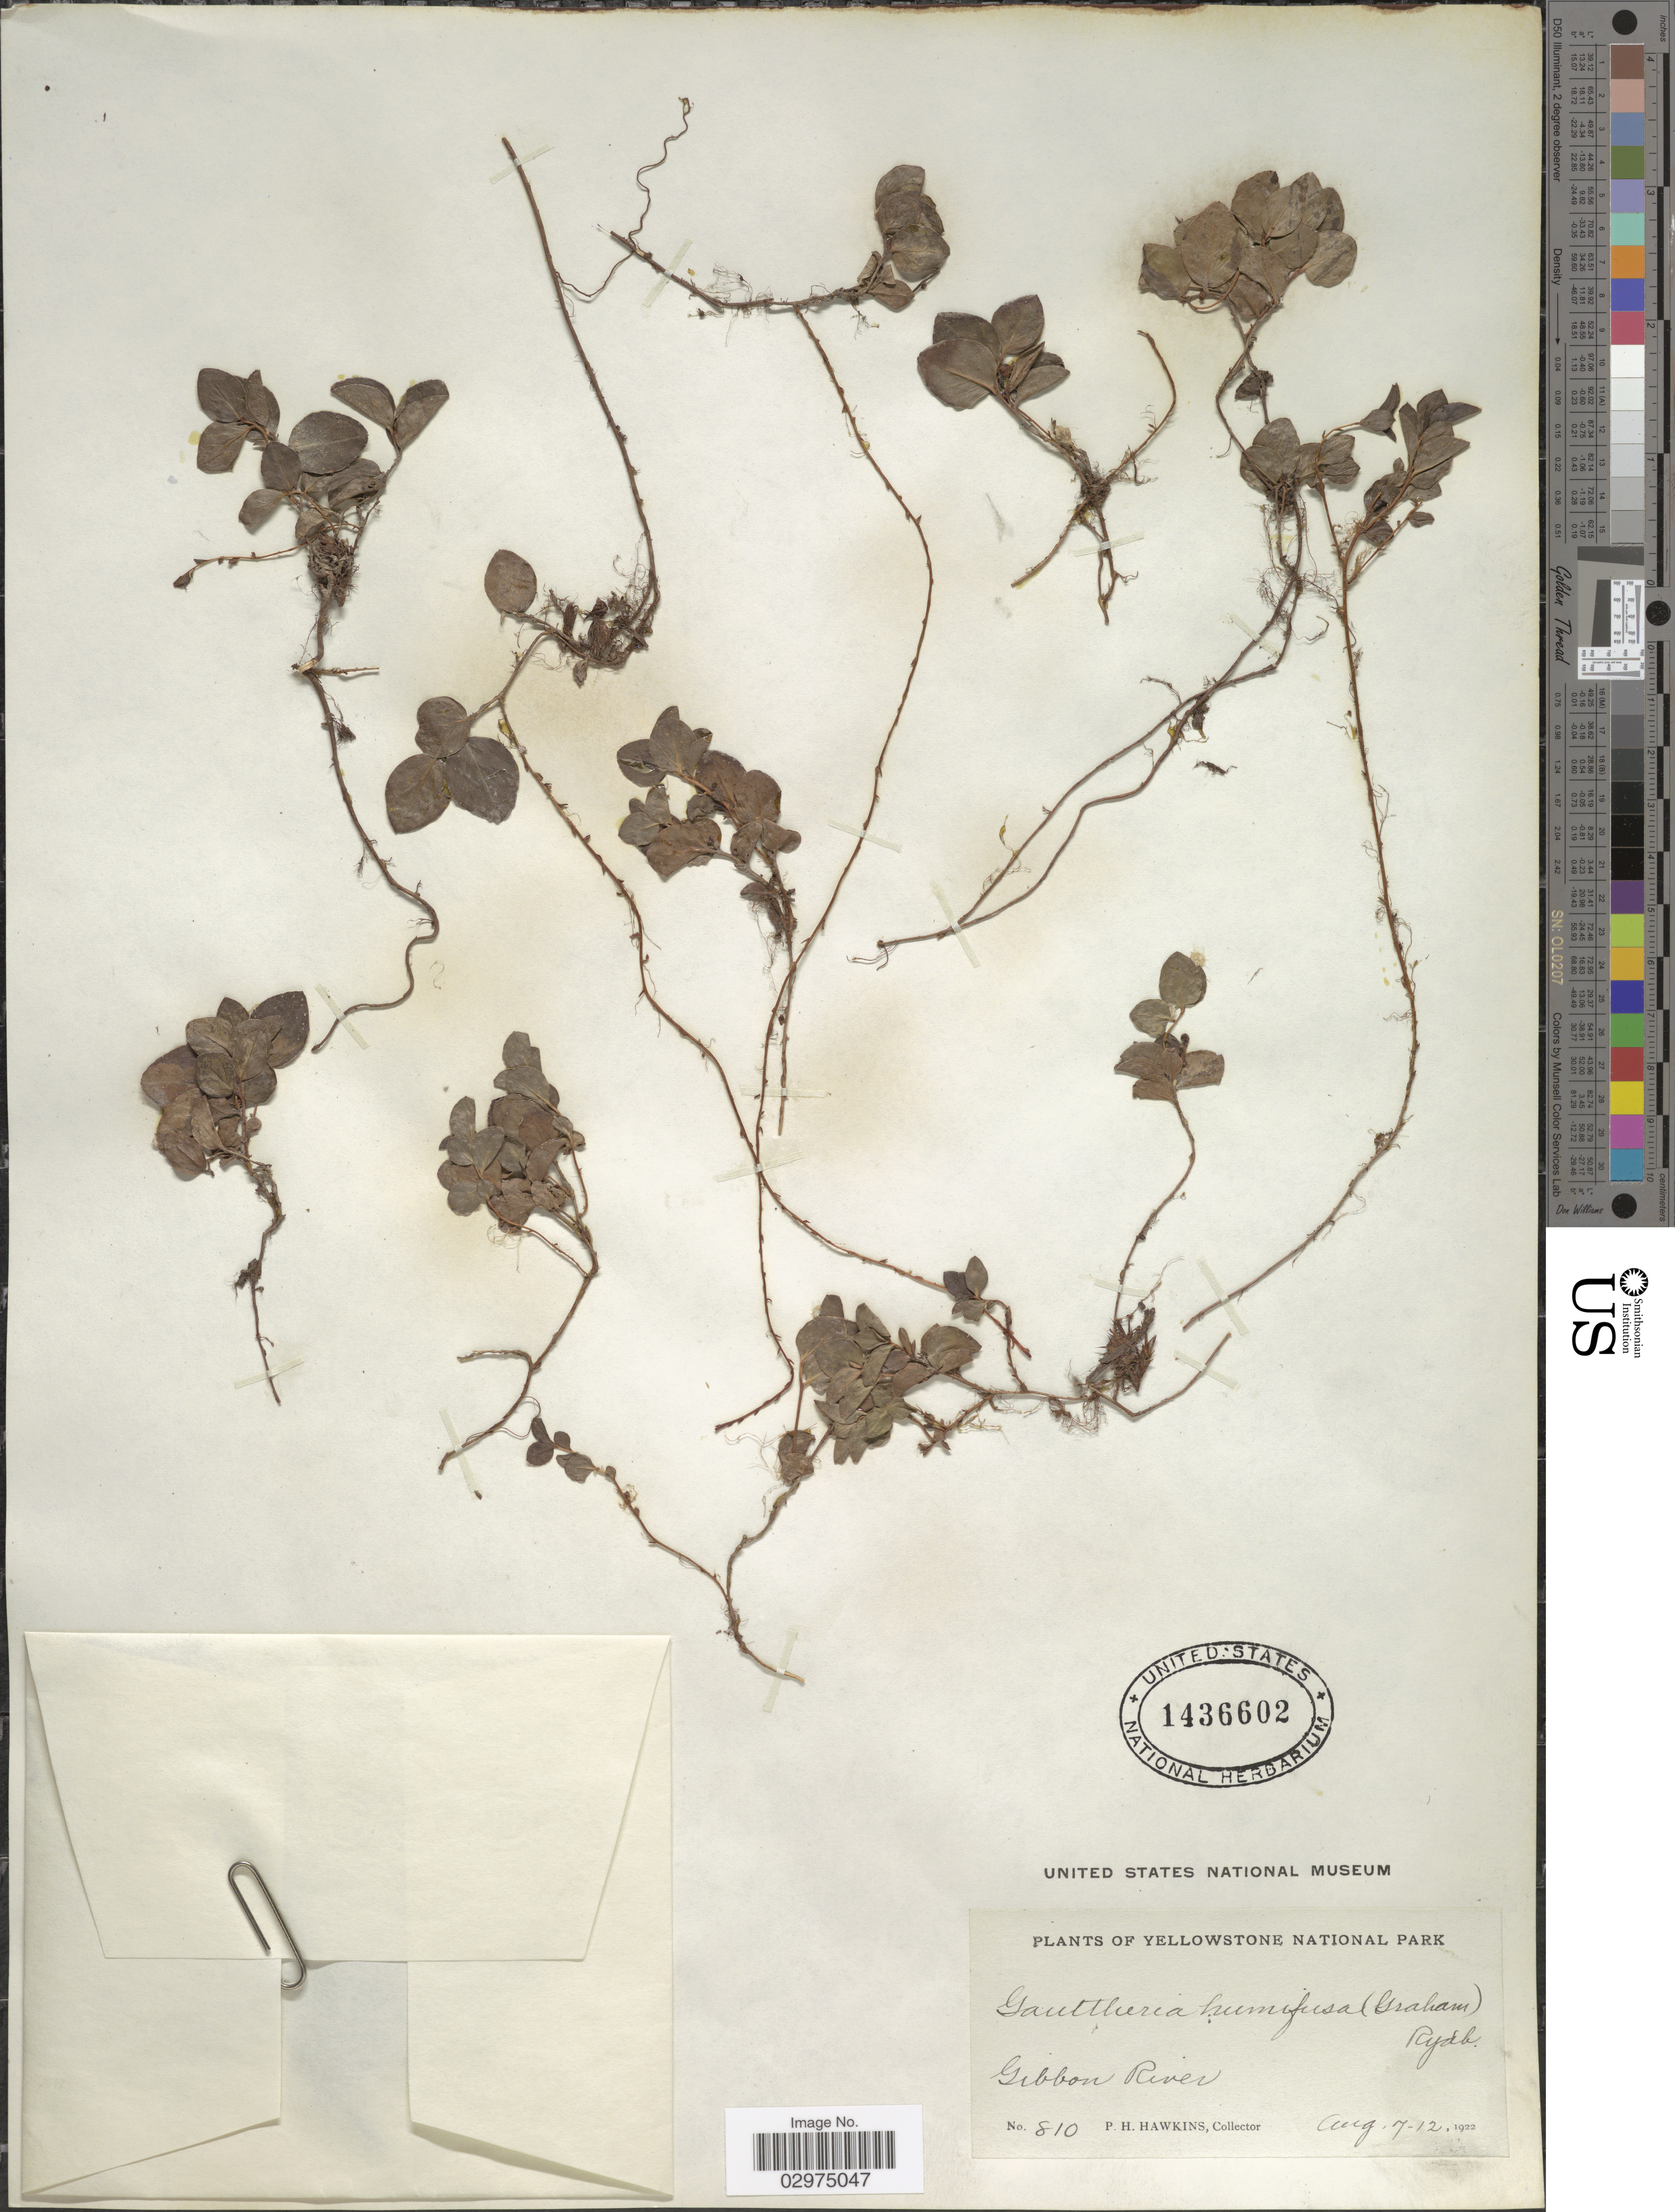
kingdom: Plantae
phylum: Tracheophyta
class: Magnoliopsida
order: Ericales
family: Ericaceae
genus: Gaultheria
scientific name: Gaultheria humifusa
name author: (Graham) Rydb.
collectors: P. Hawkins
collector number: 810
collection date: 1922-08-07/1922-08-12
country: United States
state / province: Wyoming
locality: Yellowstone National Park. Gibbon River.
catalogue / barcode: US 1436602